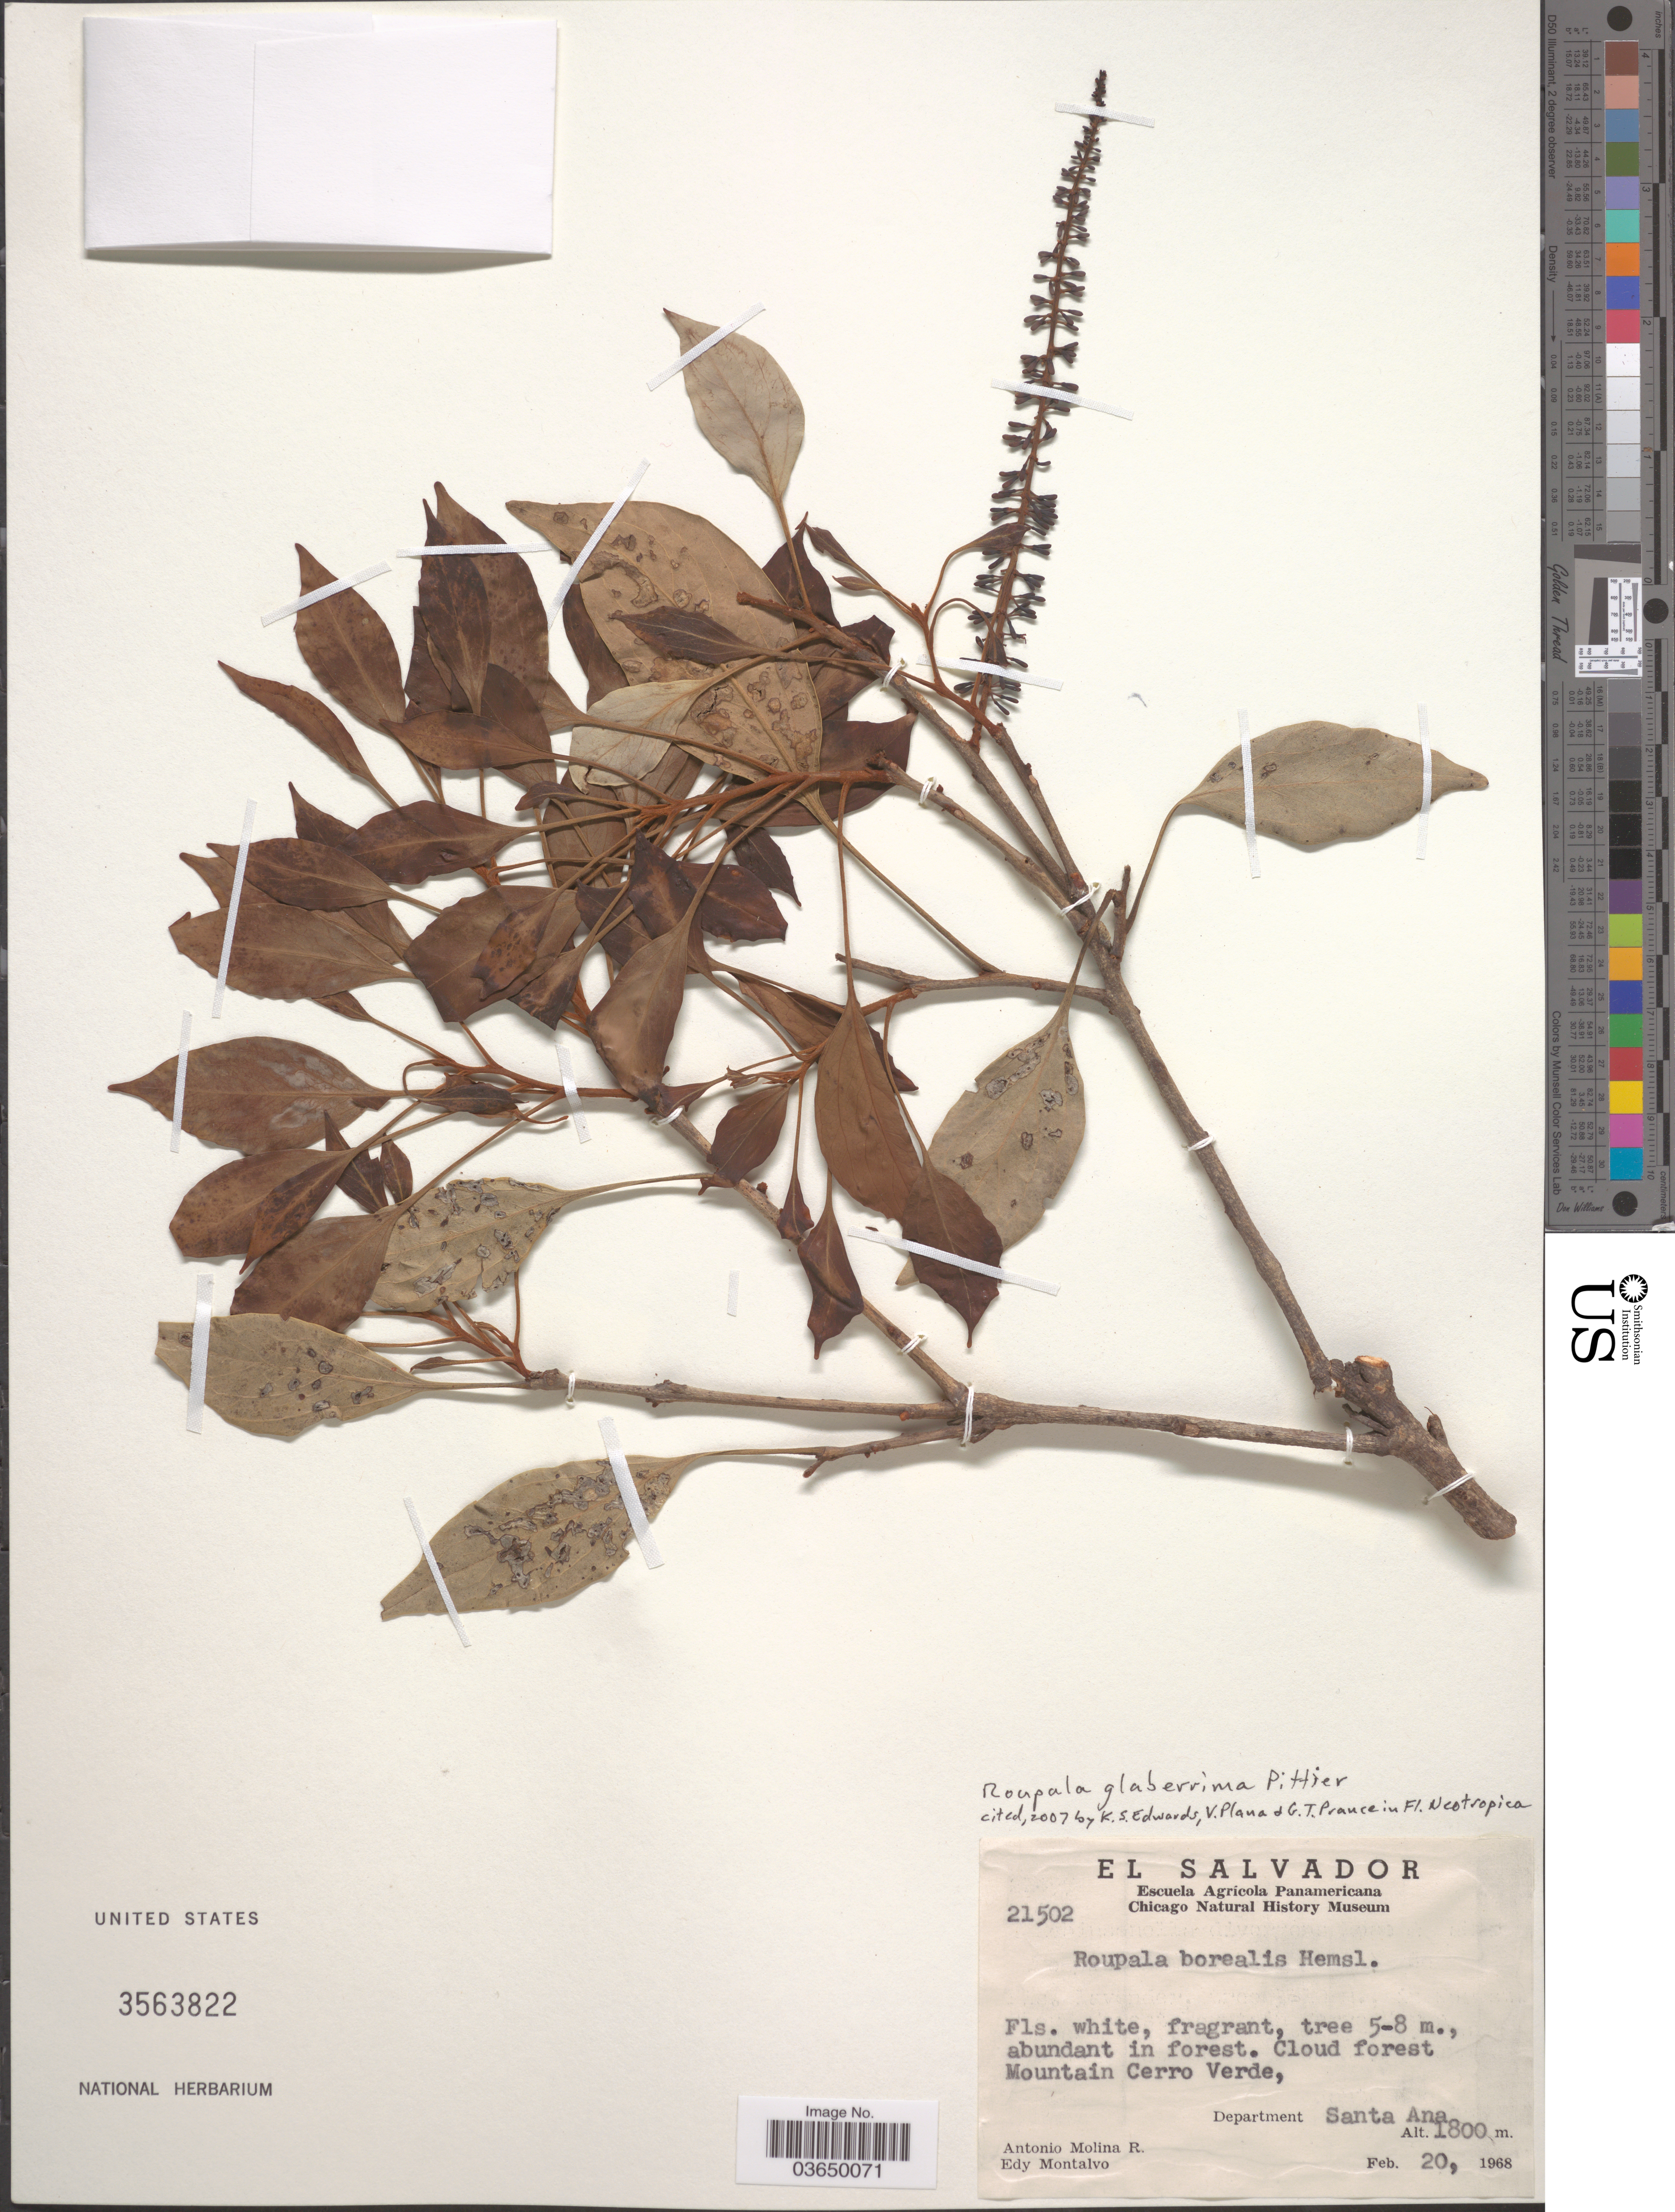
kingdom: Plantae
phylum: Tracheophyta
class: Magnoliopsida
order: Proteales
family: Proteaceae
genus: Roupala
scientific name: Roupala glaberrima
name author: Pittier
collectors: A. Molina R. & E. A. Montalvo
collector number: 21502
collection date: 1968-02-20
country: El Salvador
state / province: Santa Ana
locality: Cloud forest Mountain Cerro Verde, Department Santa Ana.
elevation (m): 1800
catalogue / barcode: US 3563822